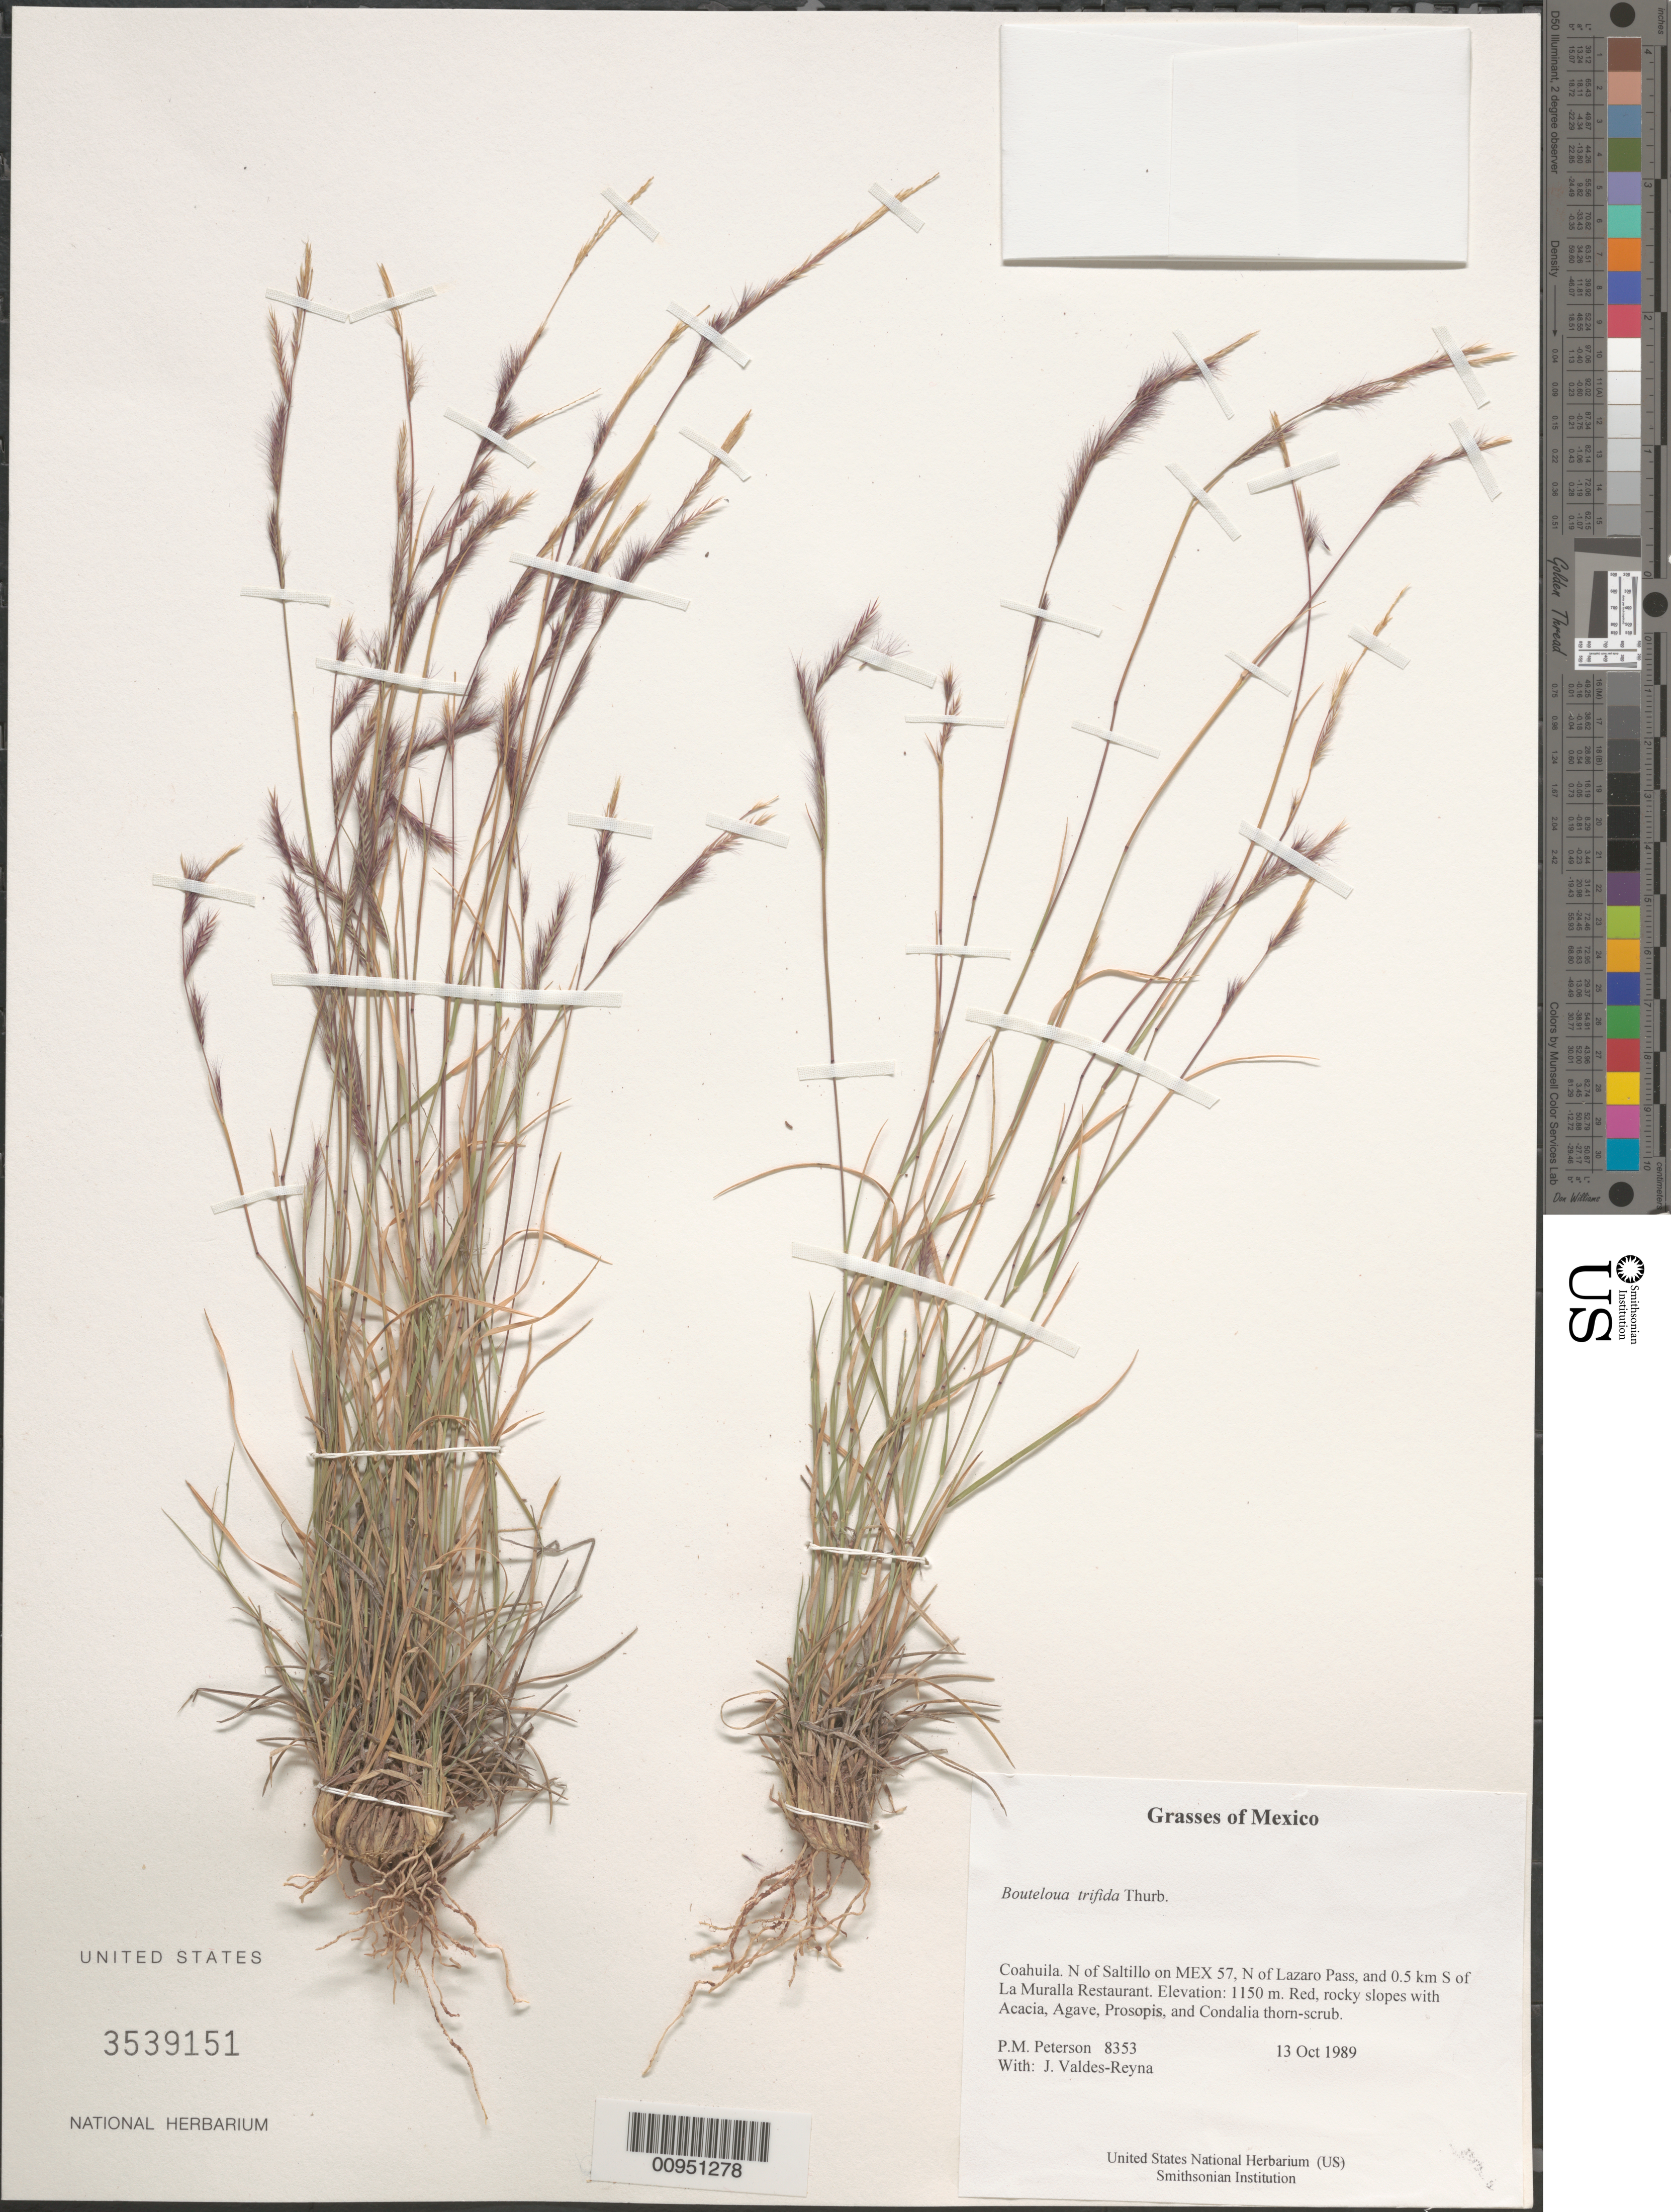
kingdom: Plantae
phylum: Tracheophyta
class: Liliopsida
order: Poales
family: Poaceae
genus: Bouteloua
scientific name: Bouteloua trifida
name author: Thurb.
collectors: P. M. Peterson & J. Valdés-Reyna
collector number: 08353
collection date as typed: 13 Oct 1989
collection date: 1989-10-13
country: Mexico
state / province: Coahuila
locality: N of Saltillo on MEX 57, N of Lazaro Pass, and 0.5 km S of La Muralla Restaurant.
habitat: Red, rocky slopes with Acacia, Agave, Prosopis, and Condalia thorn-scrub.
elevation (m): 1150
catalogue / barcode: US 3539151